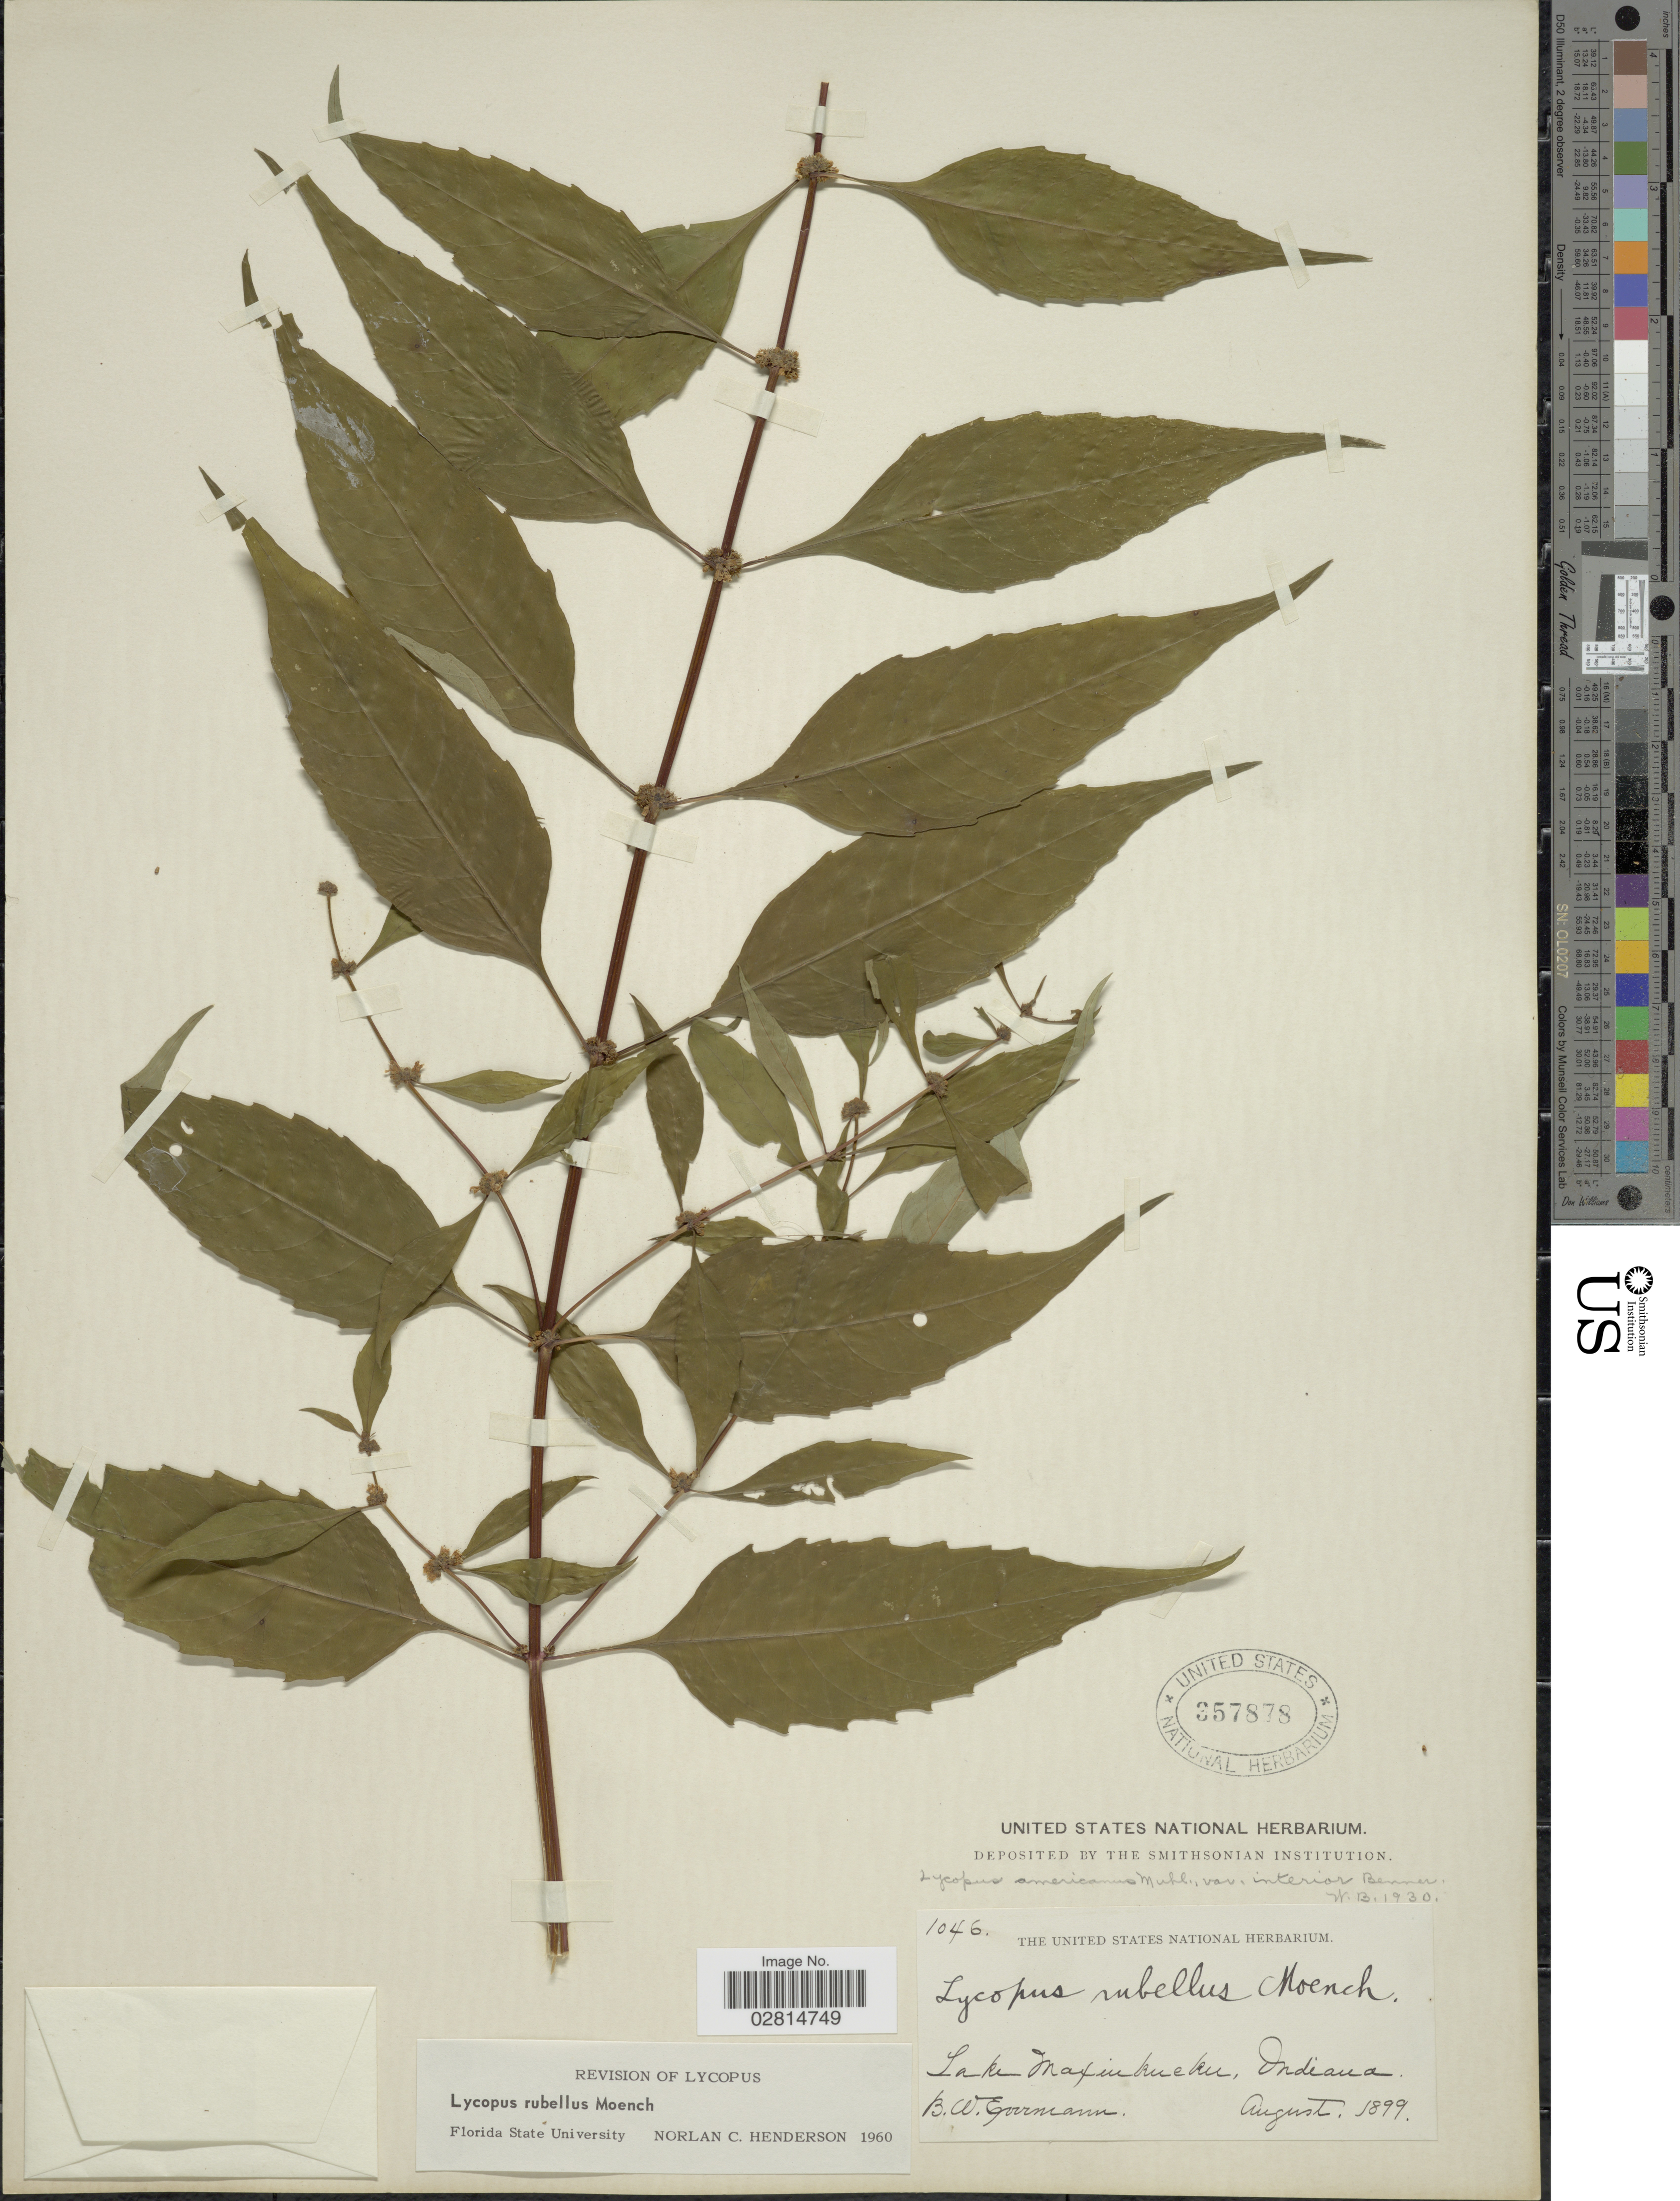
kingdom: Plantae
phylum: Tracheophyta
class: Magnoliopsida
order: Lamiales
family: Lamiaceae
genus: Lycopus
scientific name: Lycopus rubellus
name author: Moench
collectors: B. W. Evermann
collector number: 1046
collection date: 1899-08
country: United States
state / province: Indiana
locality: Lake Maxinkuckee.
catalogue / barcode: US 357878